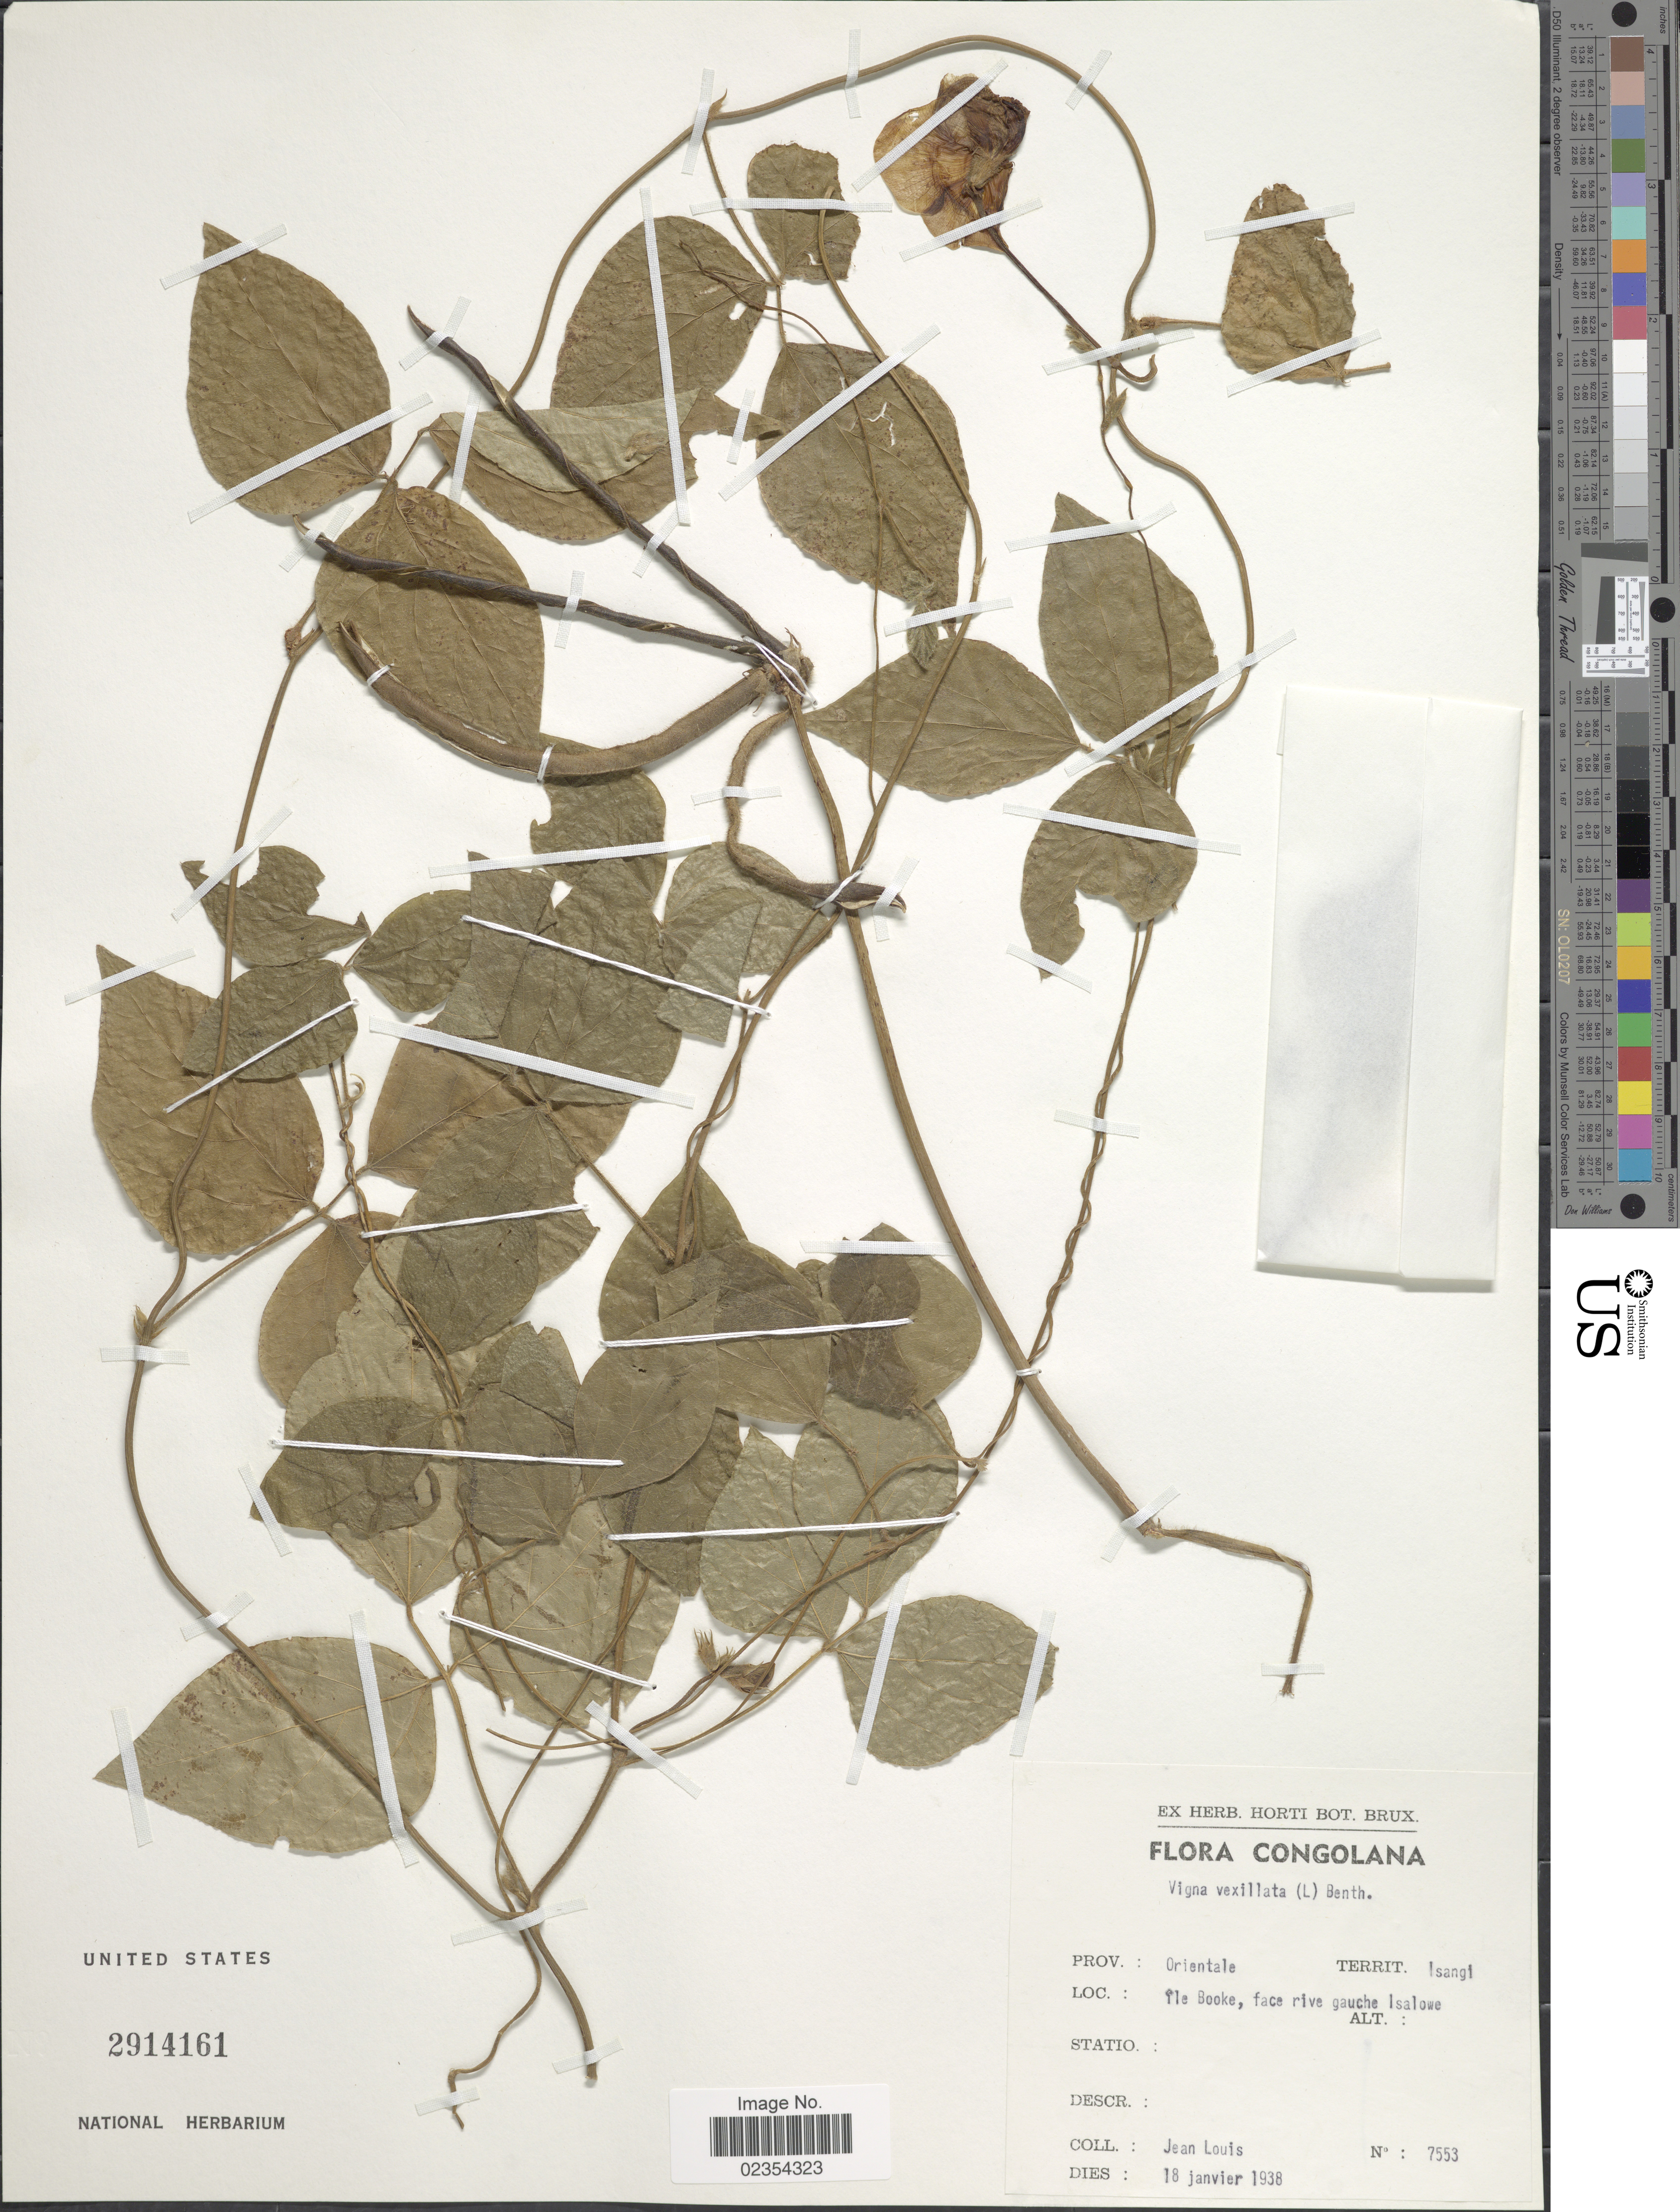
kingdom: Plantae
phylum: Tracheophyta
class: Magnoliopsida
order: Fabales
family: Fabaceae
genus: Vigna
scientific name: Vigna vexillata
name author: (L.) A. Rich.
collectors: J. Louis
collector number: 7553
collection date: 1938-01-18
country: Congo, Democratic Republic of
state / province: Tshopo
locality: Congolana, Prov.: Orientale, Territ. Isangi, Ile Booke, face rive gauche Isalowe.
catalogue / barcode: US 2914161